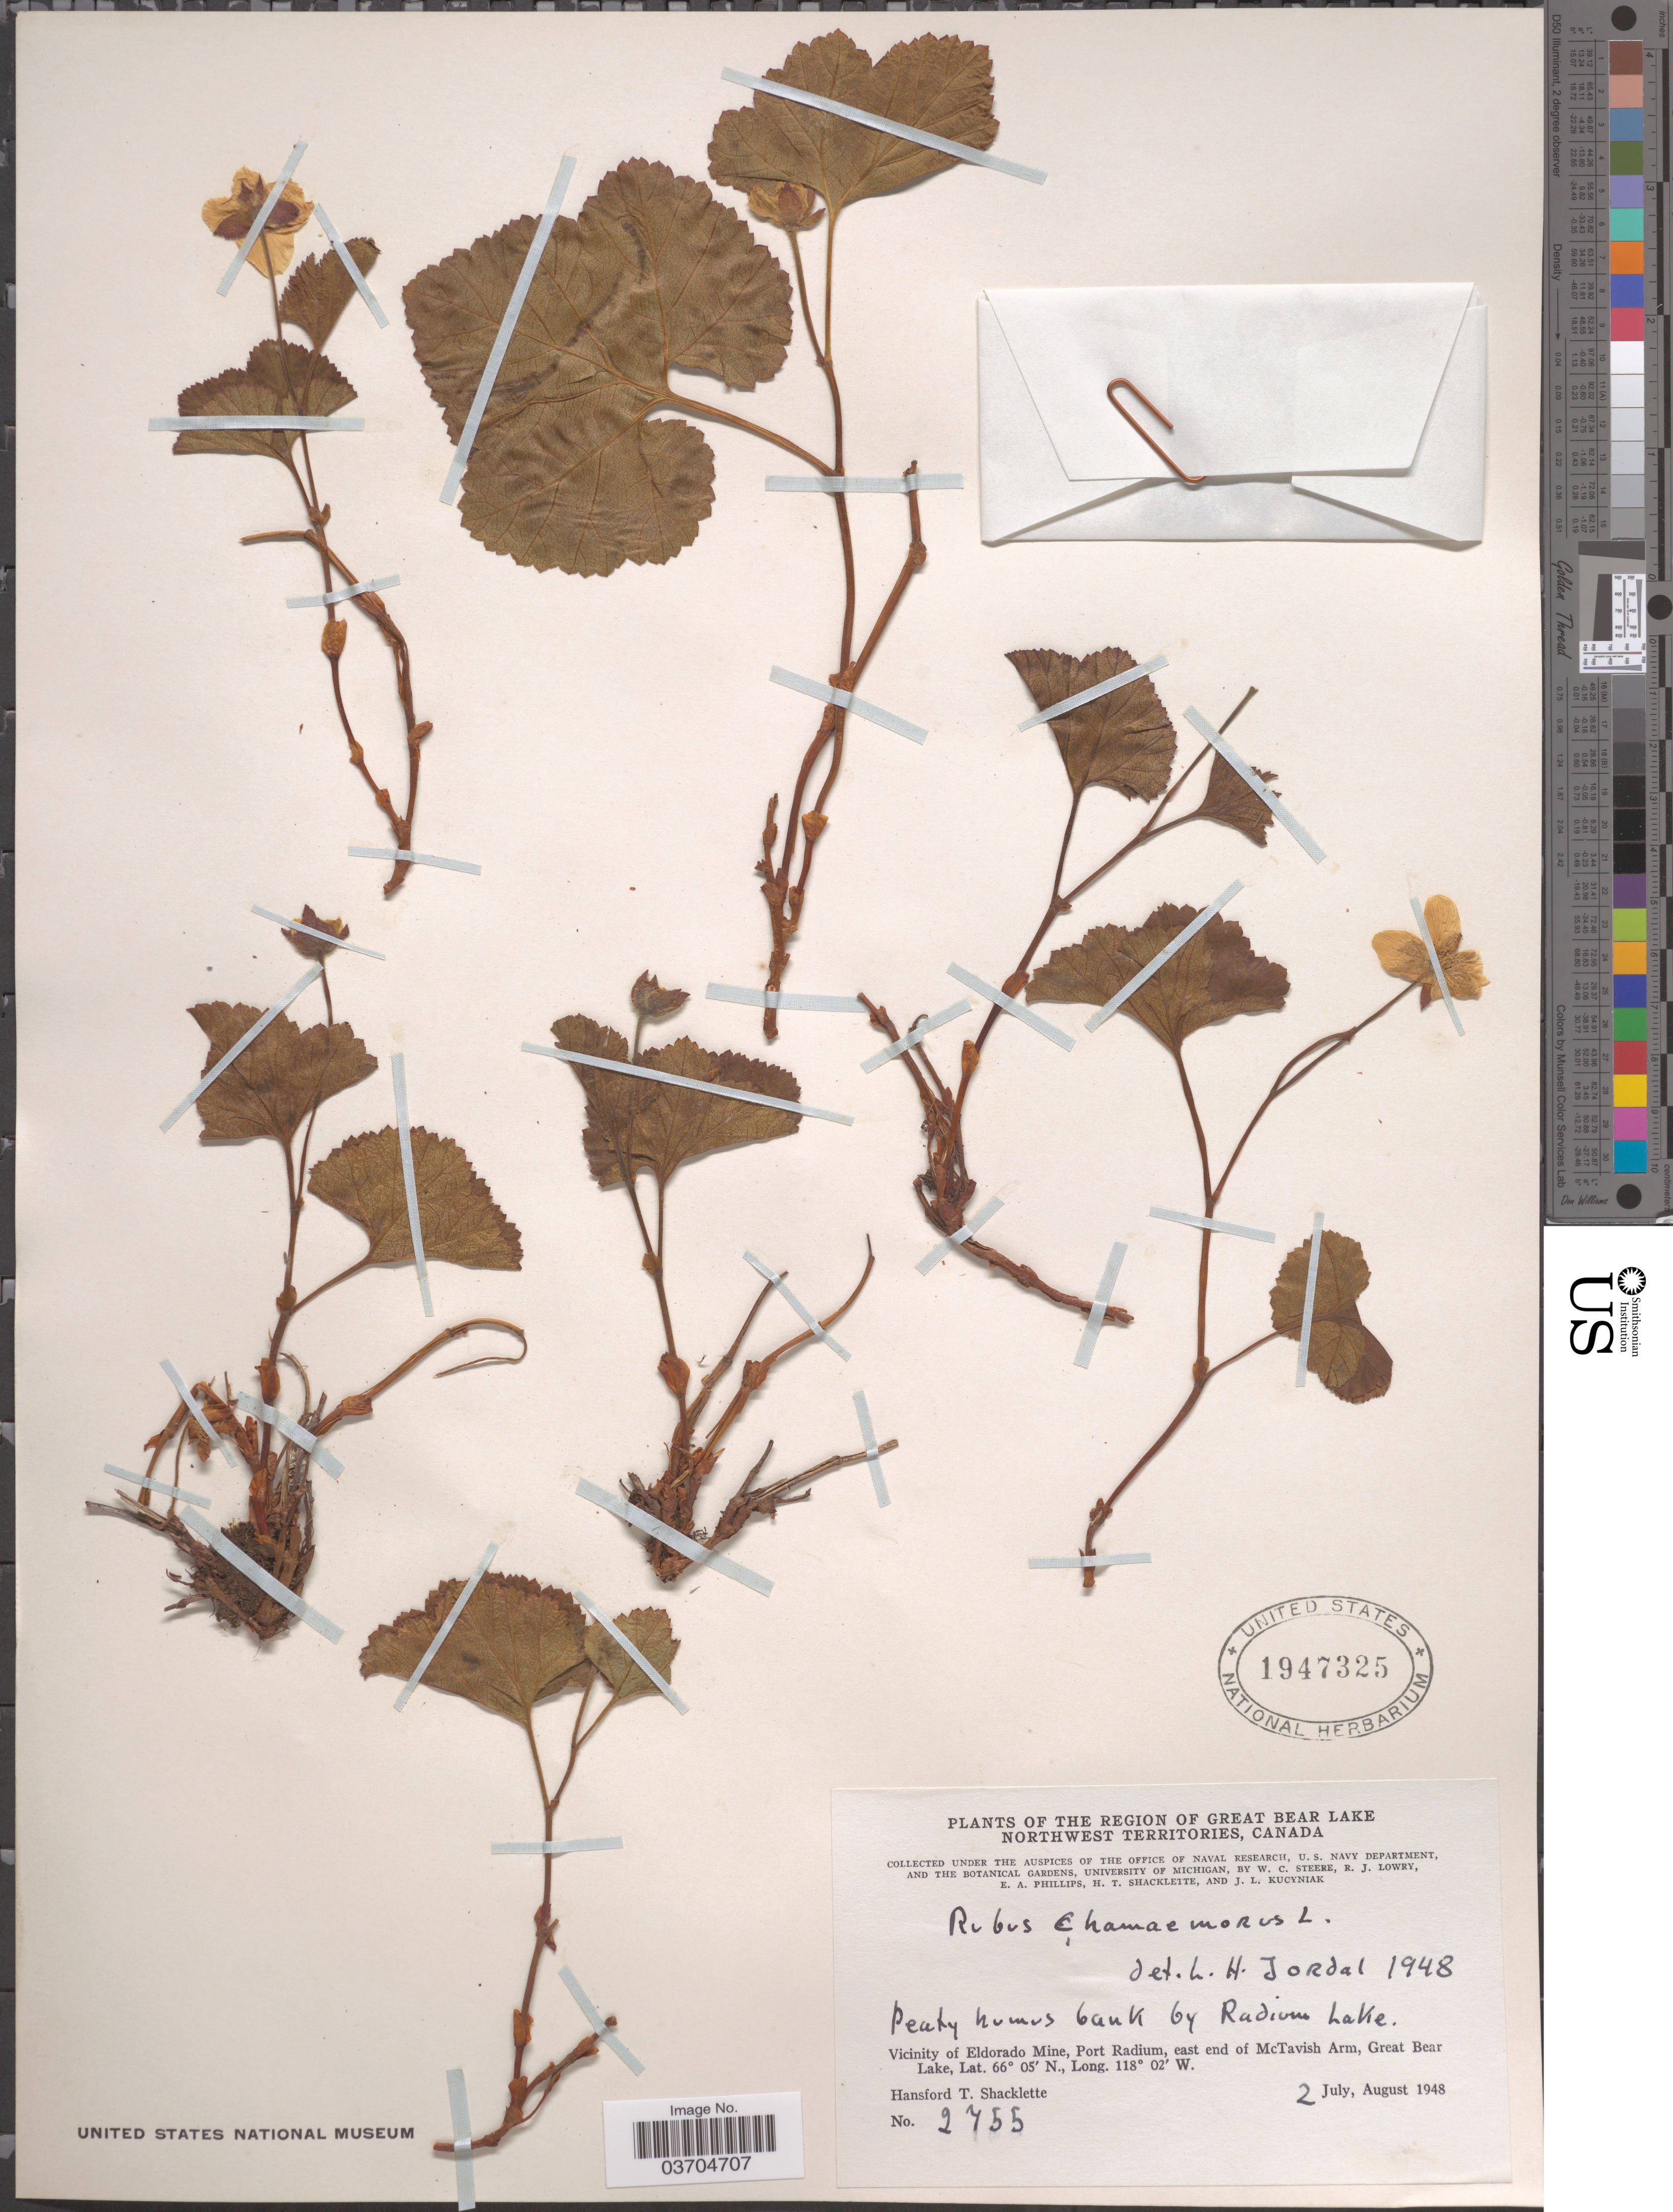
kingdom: Plantae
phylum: Tracheophyta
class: Magnoliopsida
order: Rosales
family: Rosaceae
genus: Rubus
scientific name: Rubus chamaemorus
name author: L.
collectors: H. Shacklette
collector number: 2755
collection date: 1948-07-02/1948-08-02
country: Canada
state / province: Northwest Territories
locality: The Region of Great Bear Lake. By Radium Lake. Vicinity of Eldorado Mine, Port Radium, east end of McTavish Arm, Great Bear Lake.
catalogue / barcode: US 1947325